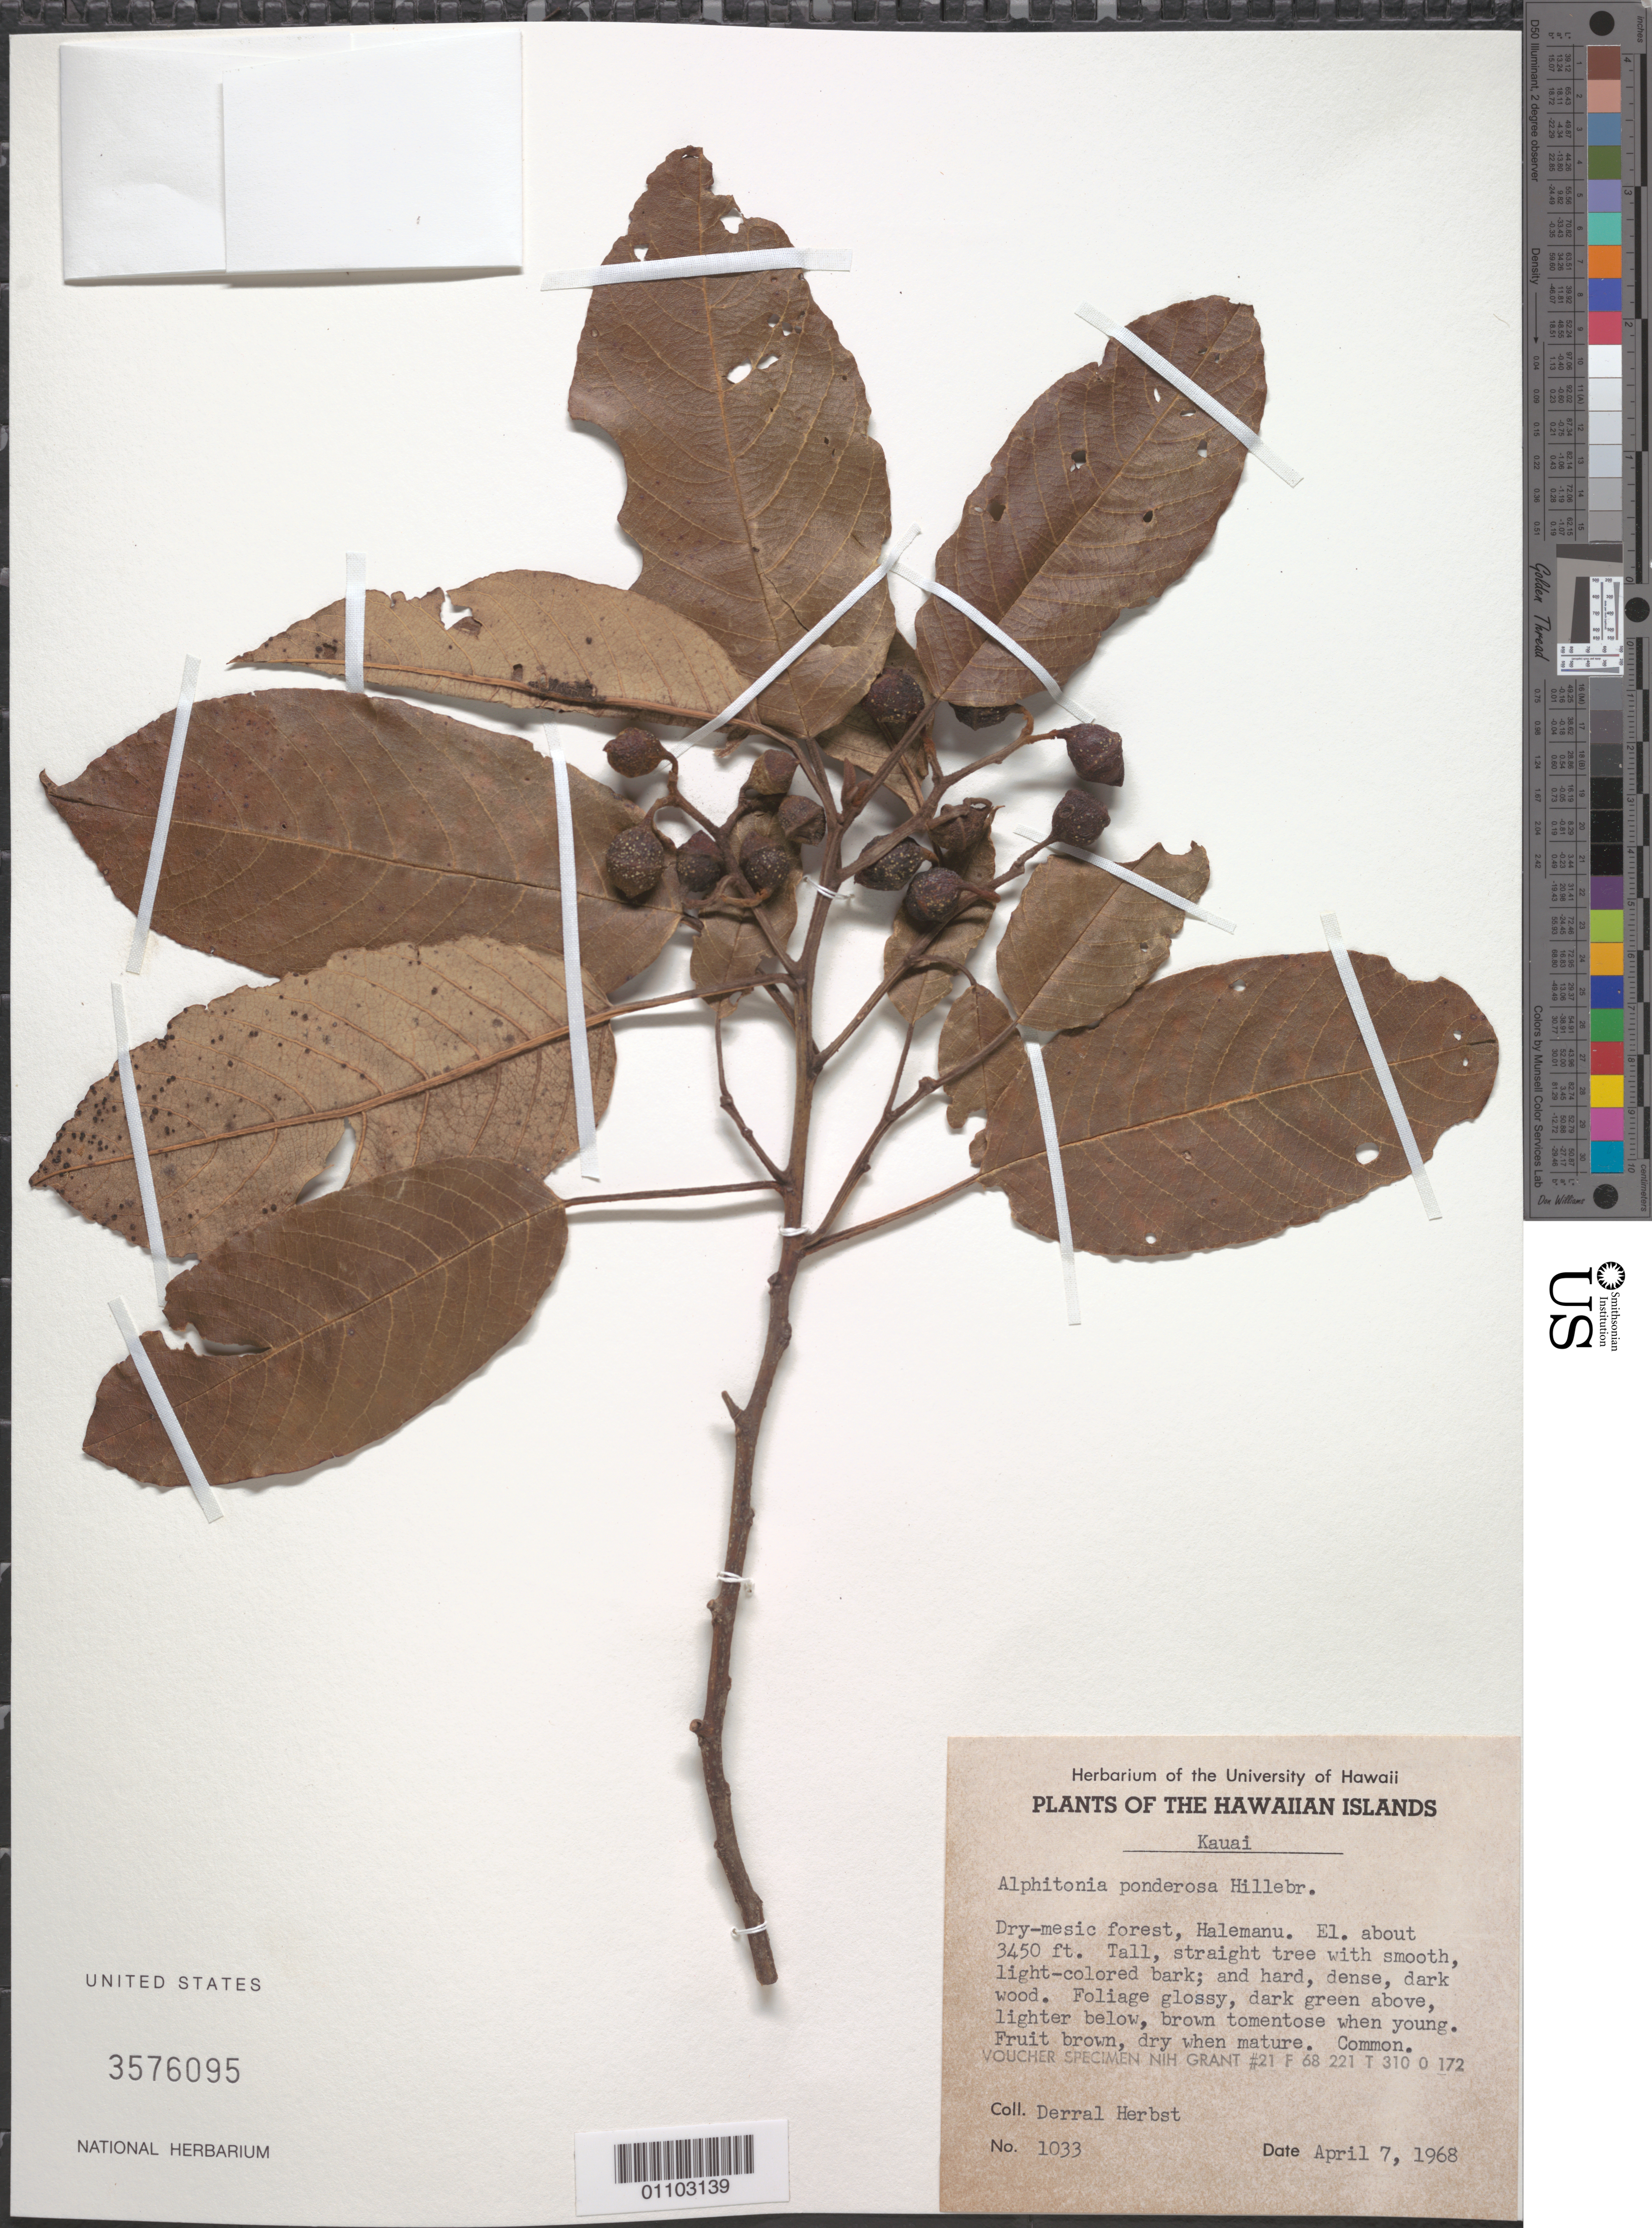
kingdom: Plantae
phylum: Tracheophyta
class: Magnoliopsida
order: Rosales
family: Rhamnaceae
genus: Alphitonia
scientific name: Alphitonia ponderosa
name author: Hillebr.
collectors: D. R. Herbst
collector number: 1033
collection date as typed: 7 Apr 1968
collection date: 1968-04-07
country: United States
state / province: Hawaii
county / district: Kauai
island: Kaua'i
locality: Halemanu.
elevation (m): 1052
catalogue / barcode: US 3576095